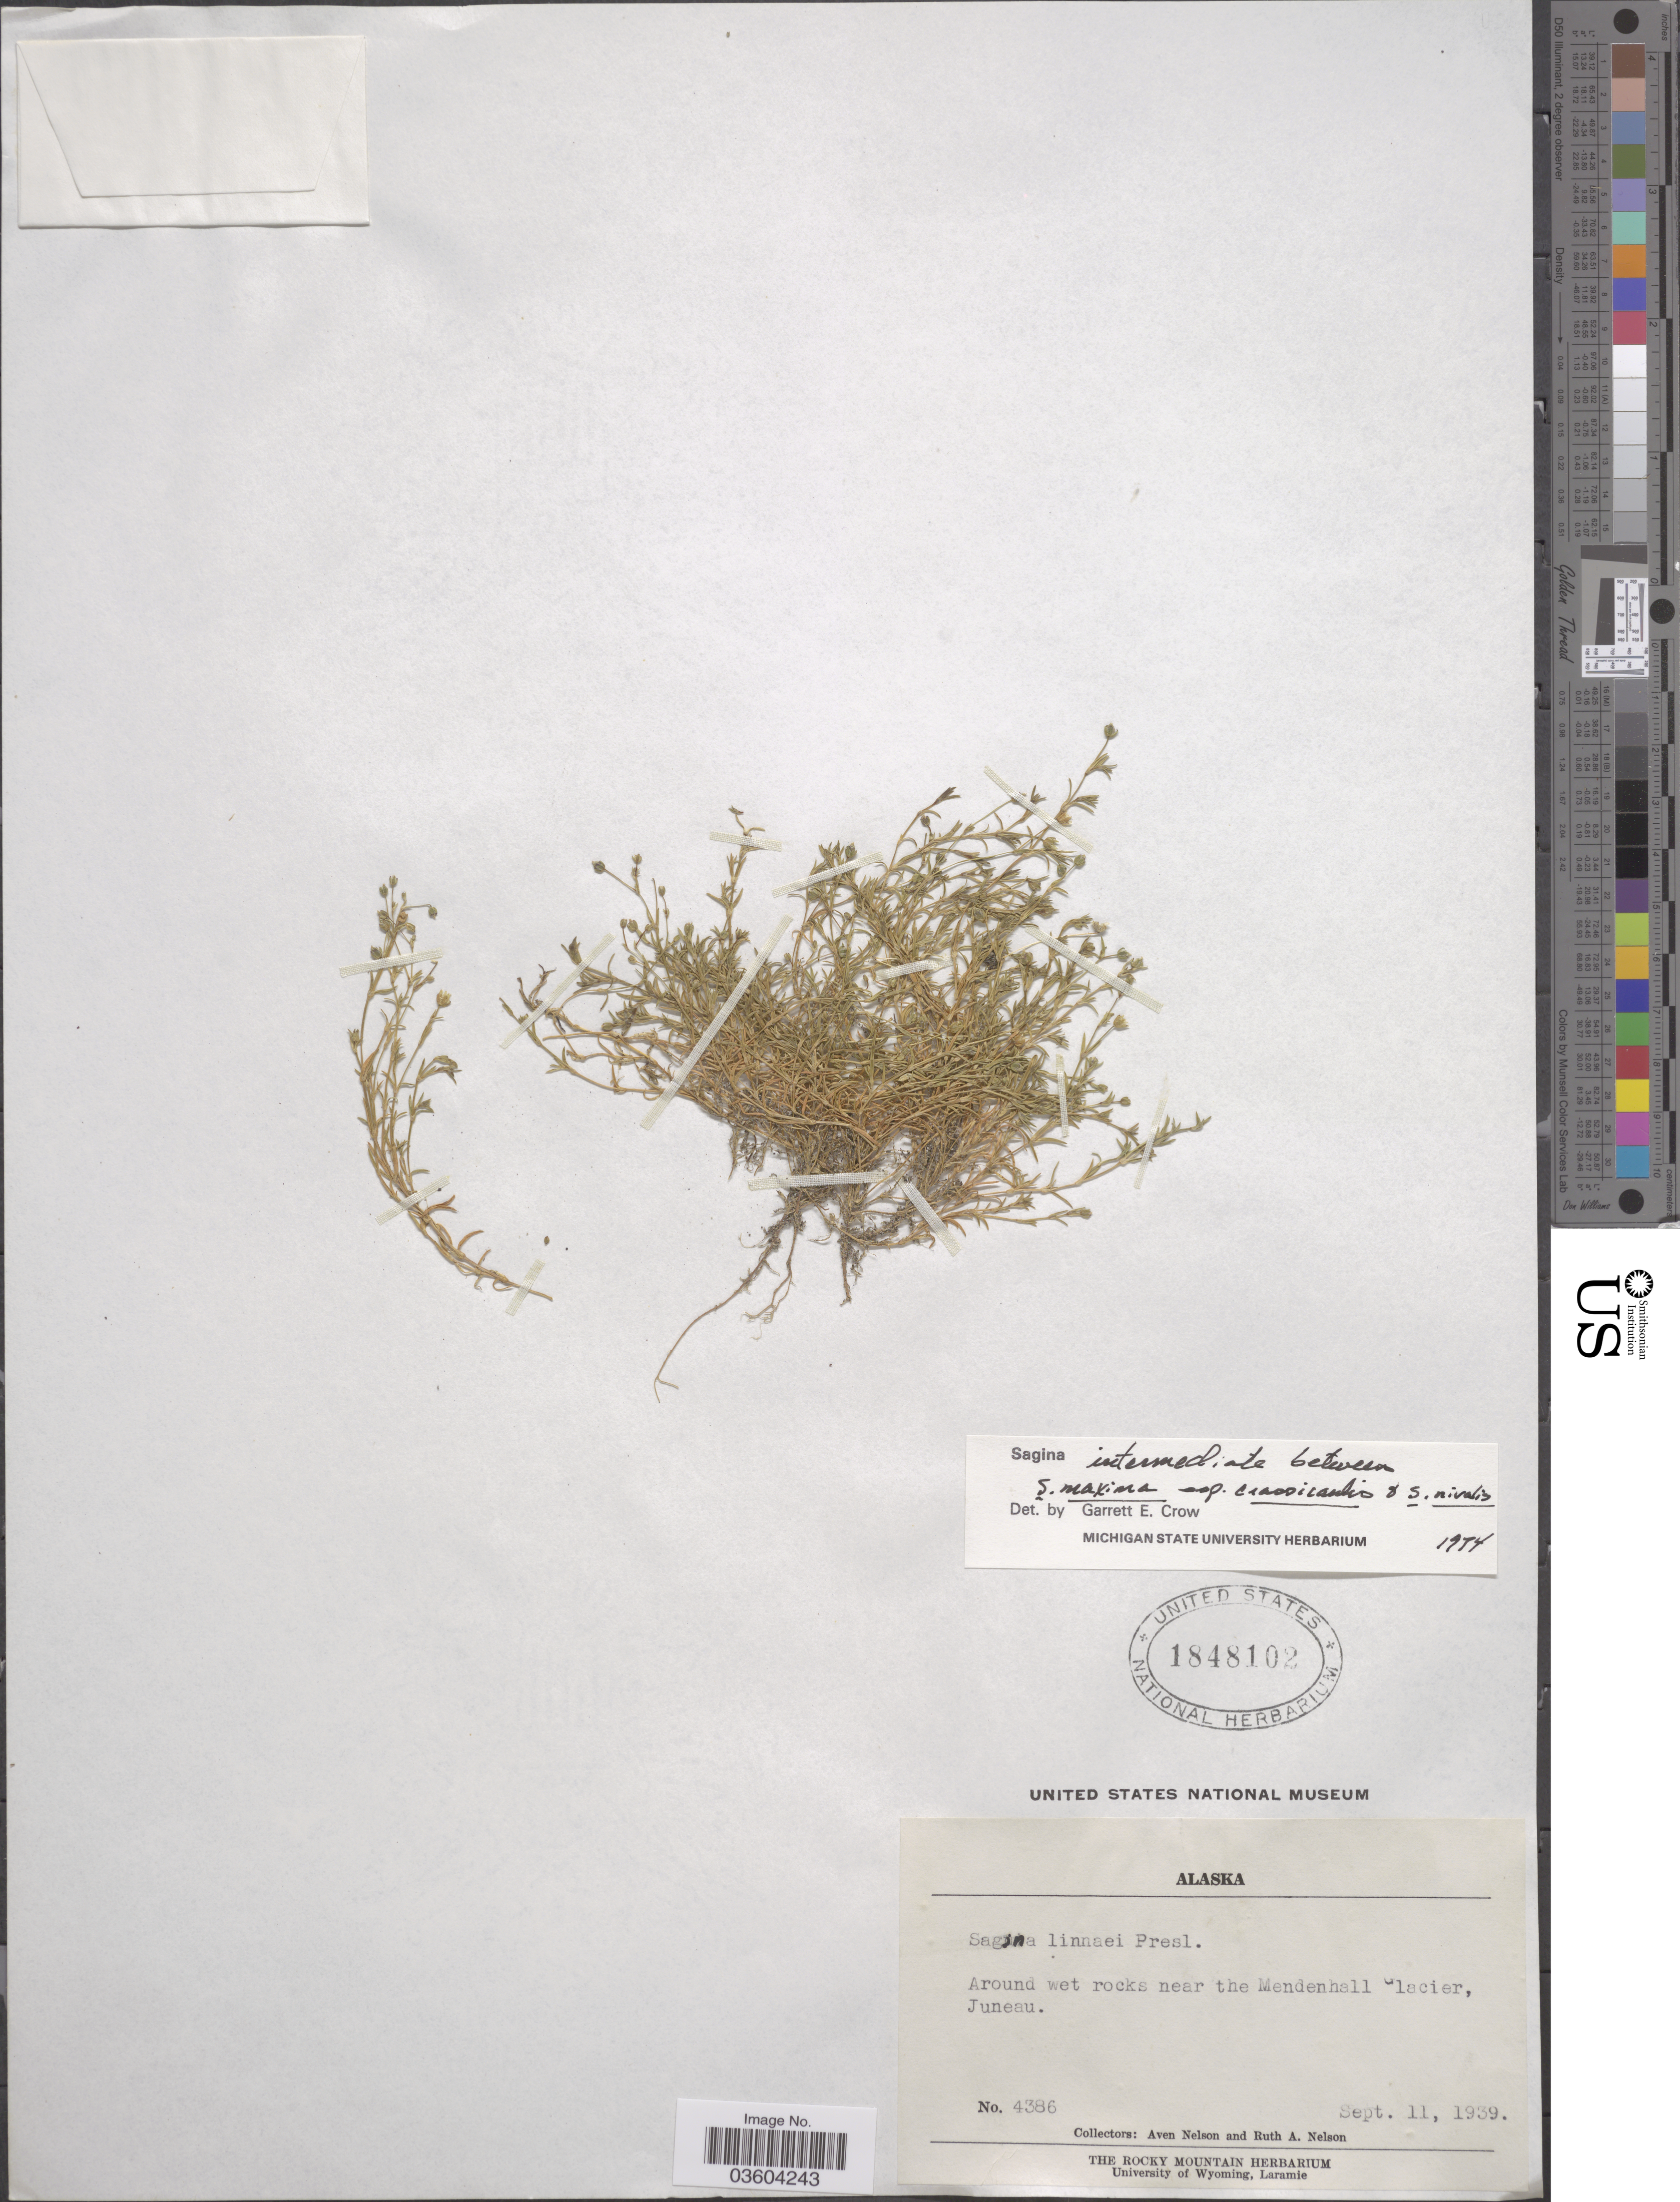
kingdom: Plantae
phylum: Tracheophyta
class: Magnoliopsida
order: Caryophyllales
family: Caryophyllaceae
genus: Sagina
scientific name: Sagina maxima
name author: A. Gray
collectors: A. Nelson & R. A. Nelson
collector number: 4386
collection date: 1939-09-11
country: United States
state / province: Alaska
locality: Around wet rocks near the Mendenhall Glacier, Juneau.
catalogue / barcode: US 1848102